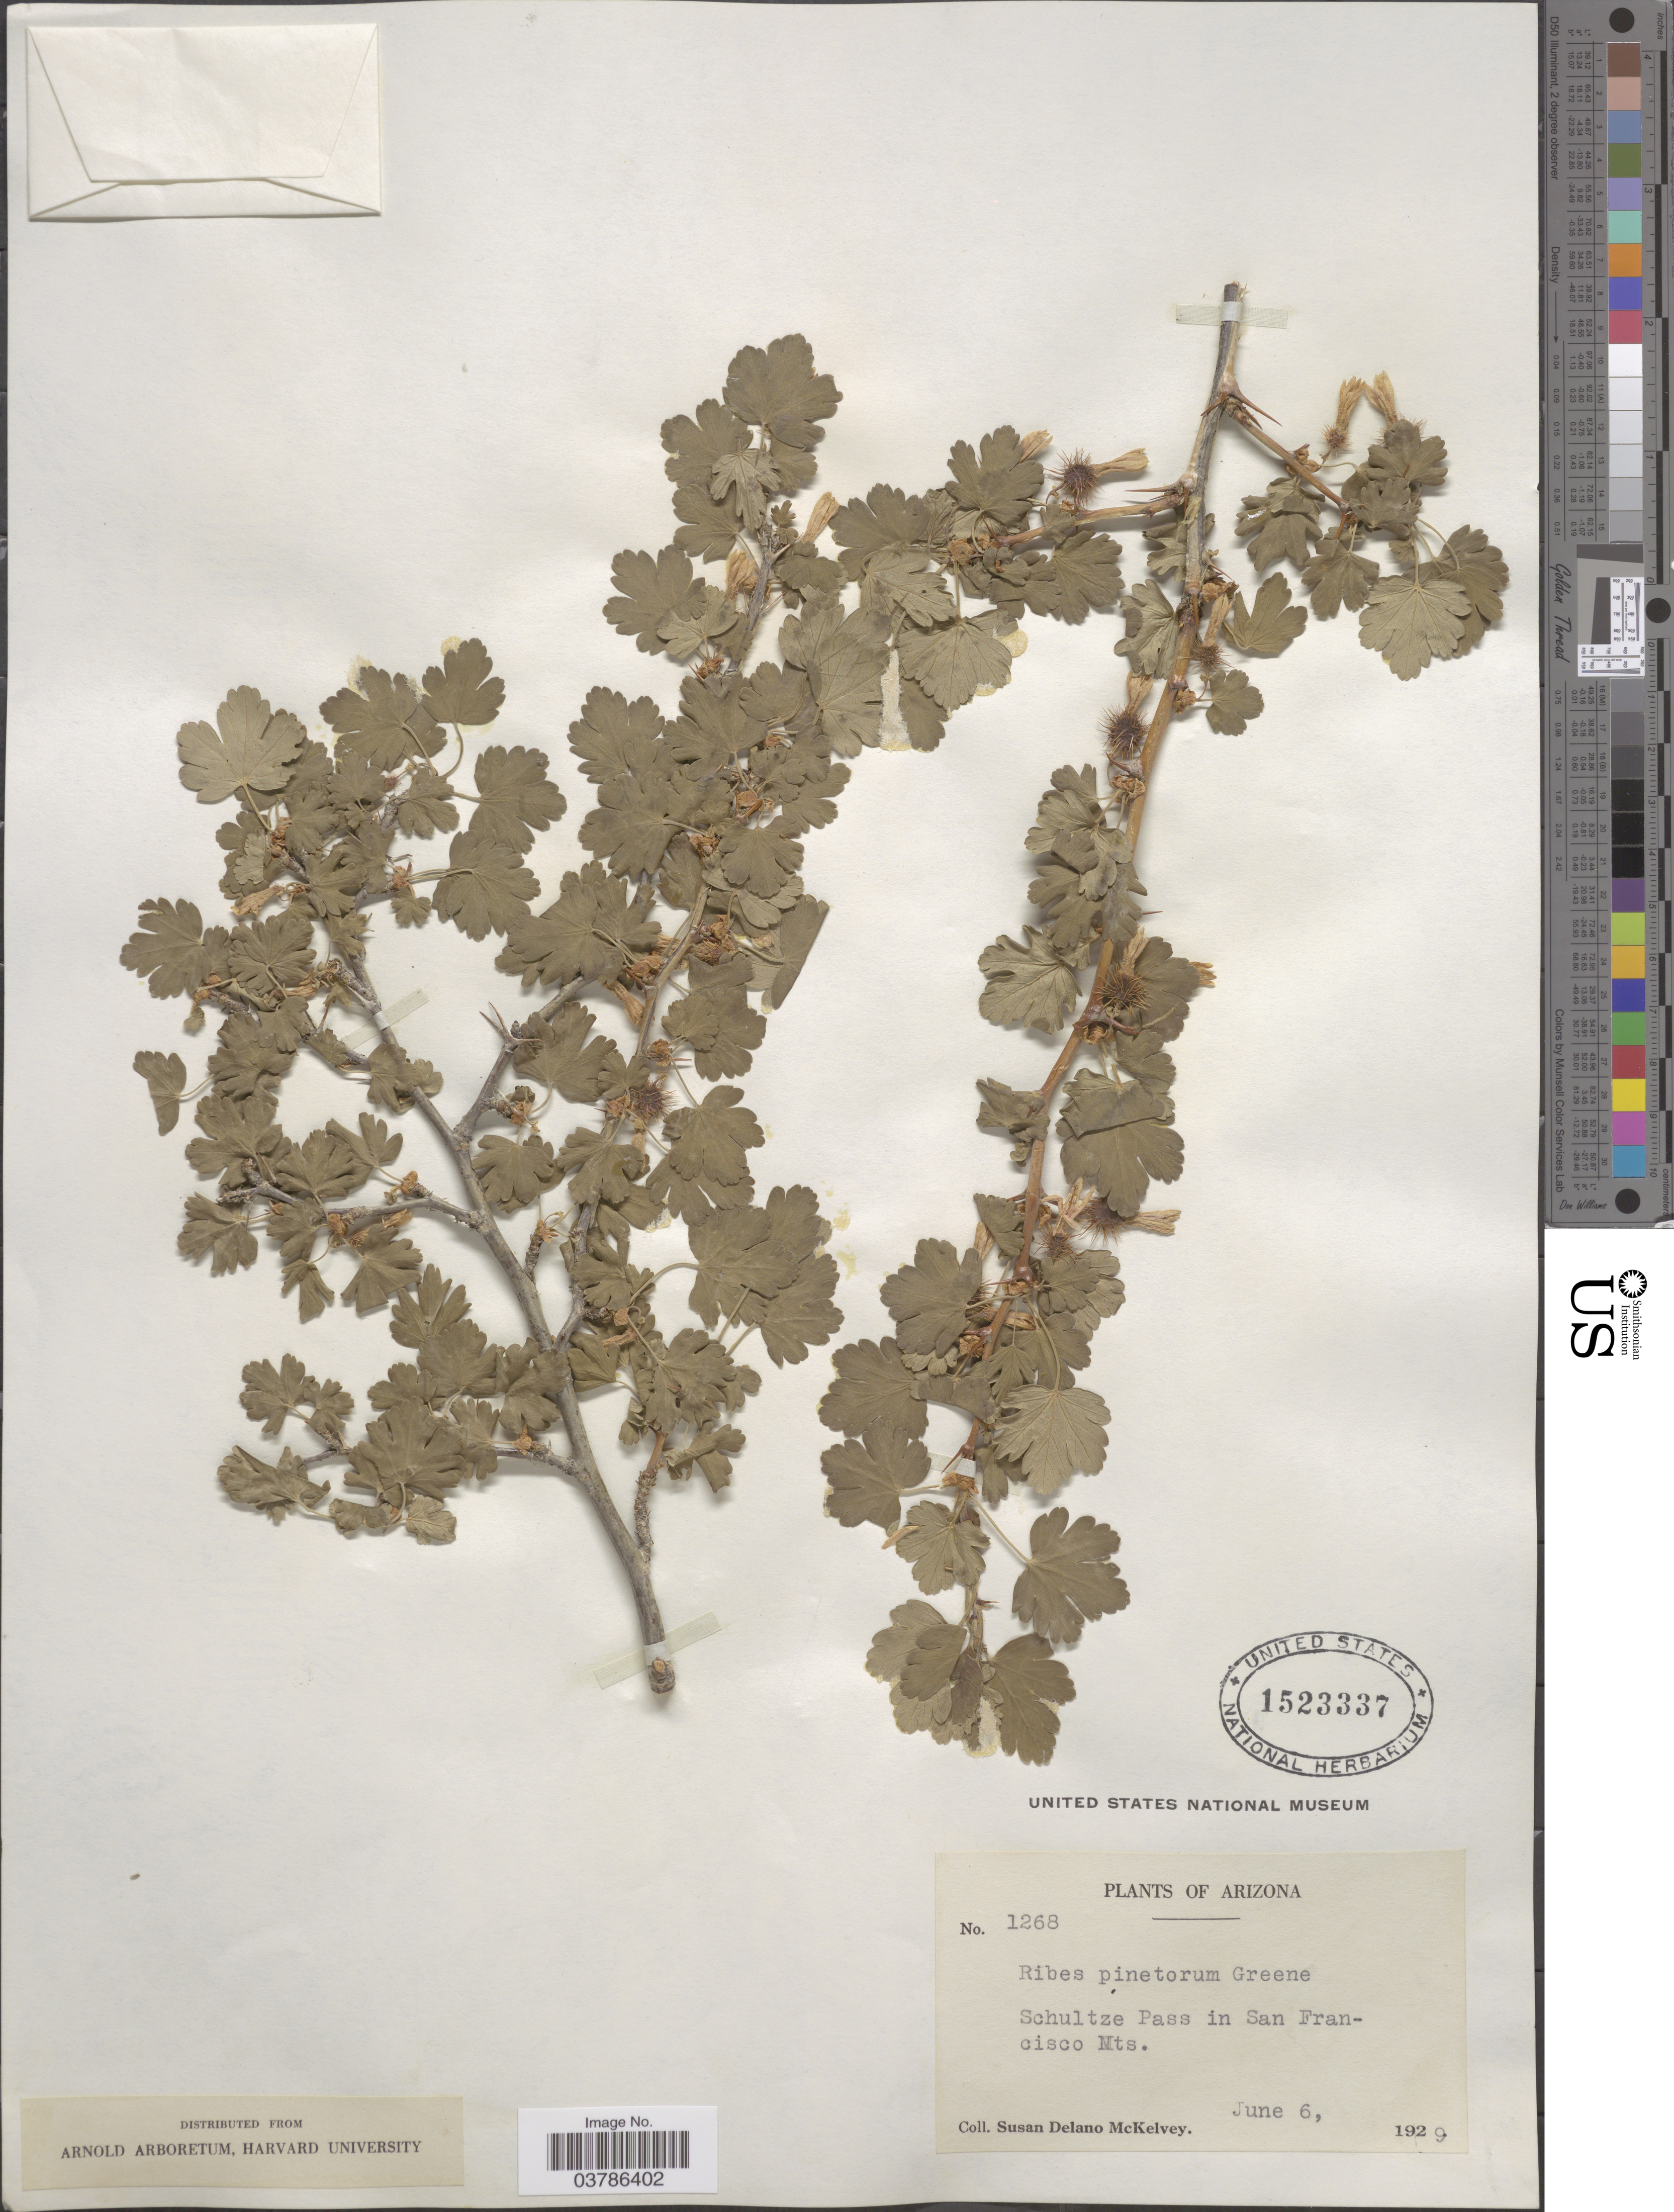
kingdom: Plantae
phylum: Tracheophyta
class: Magnoliopsida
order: Saxifragales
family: Grossulariaceae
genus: Ribes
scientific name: Ribes pinetorum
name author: Greene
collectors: S. A. McKelvey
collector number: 1268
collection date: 1929-06-06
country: United States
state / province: Arizona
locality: Schultze Pass in San Francisco Mts.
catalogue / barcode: US 1523337